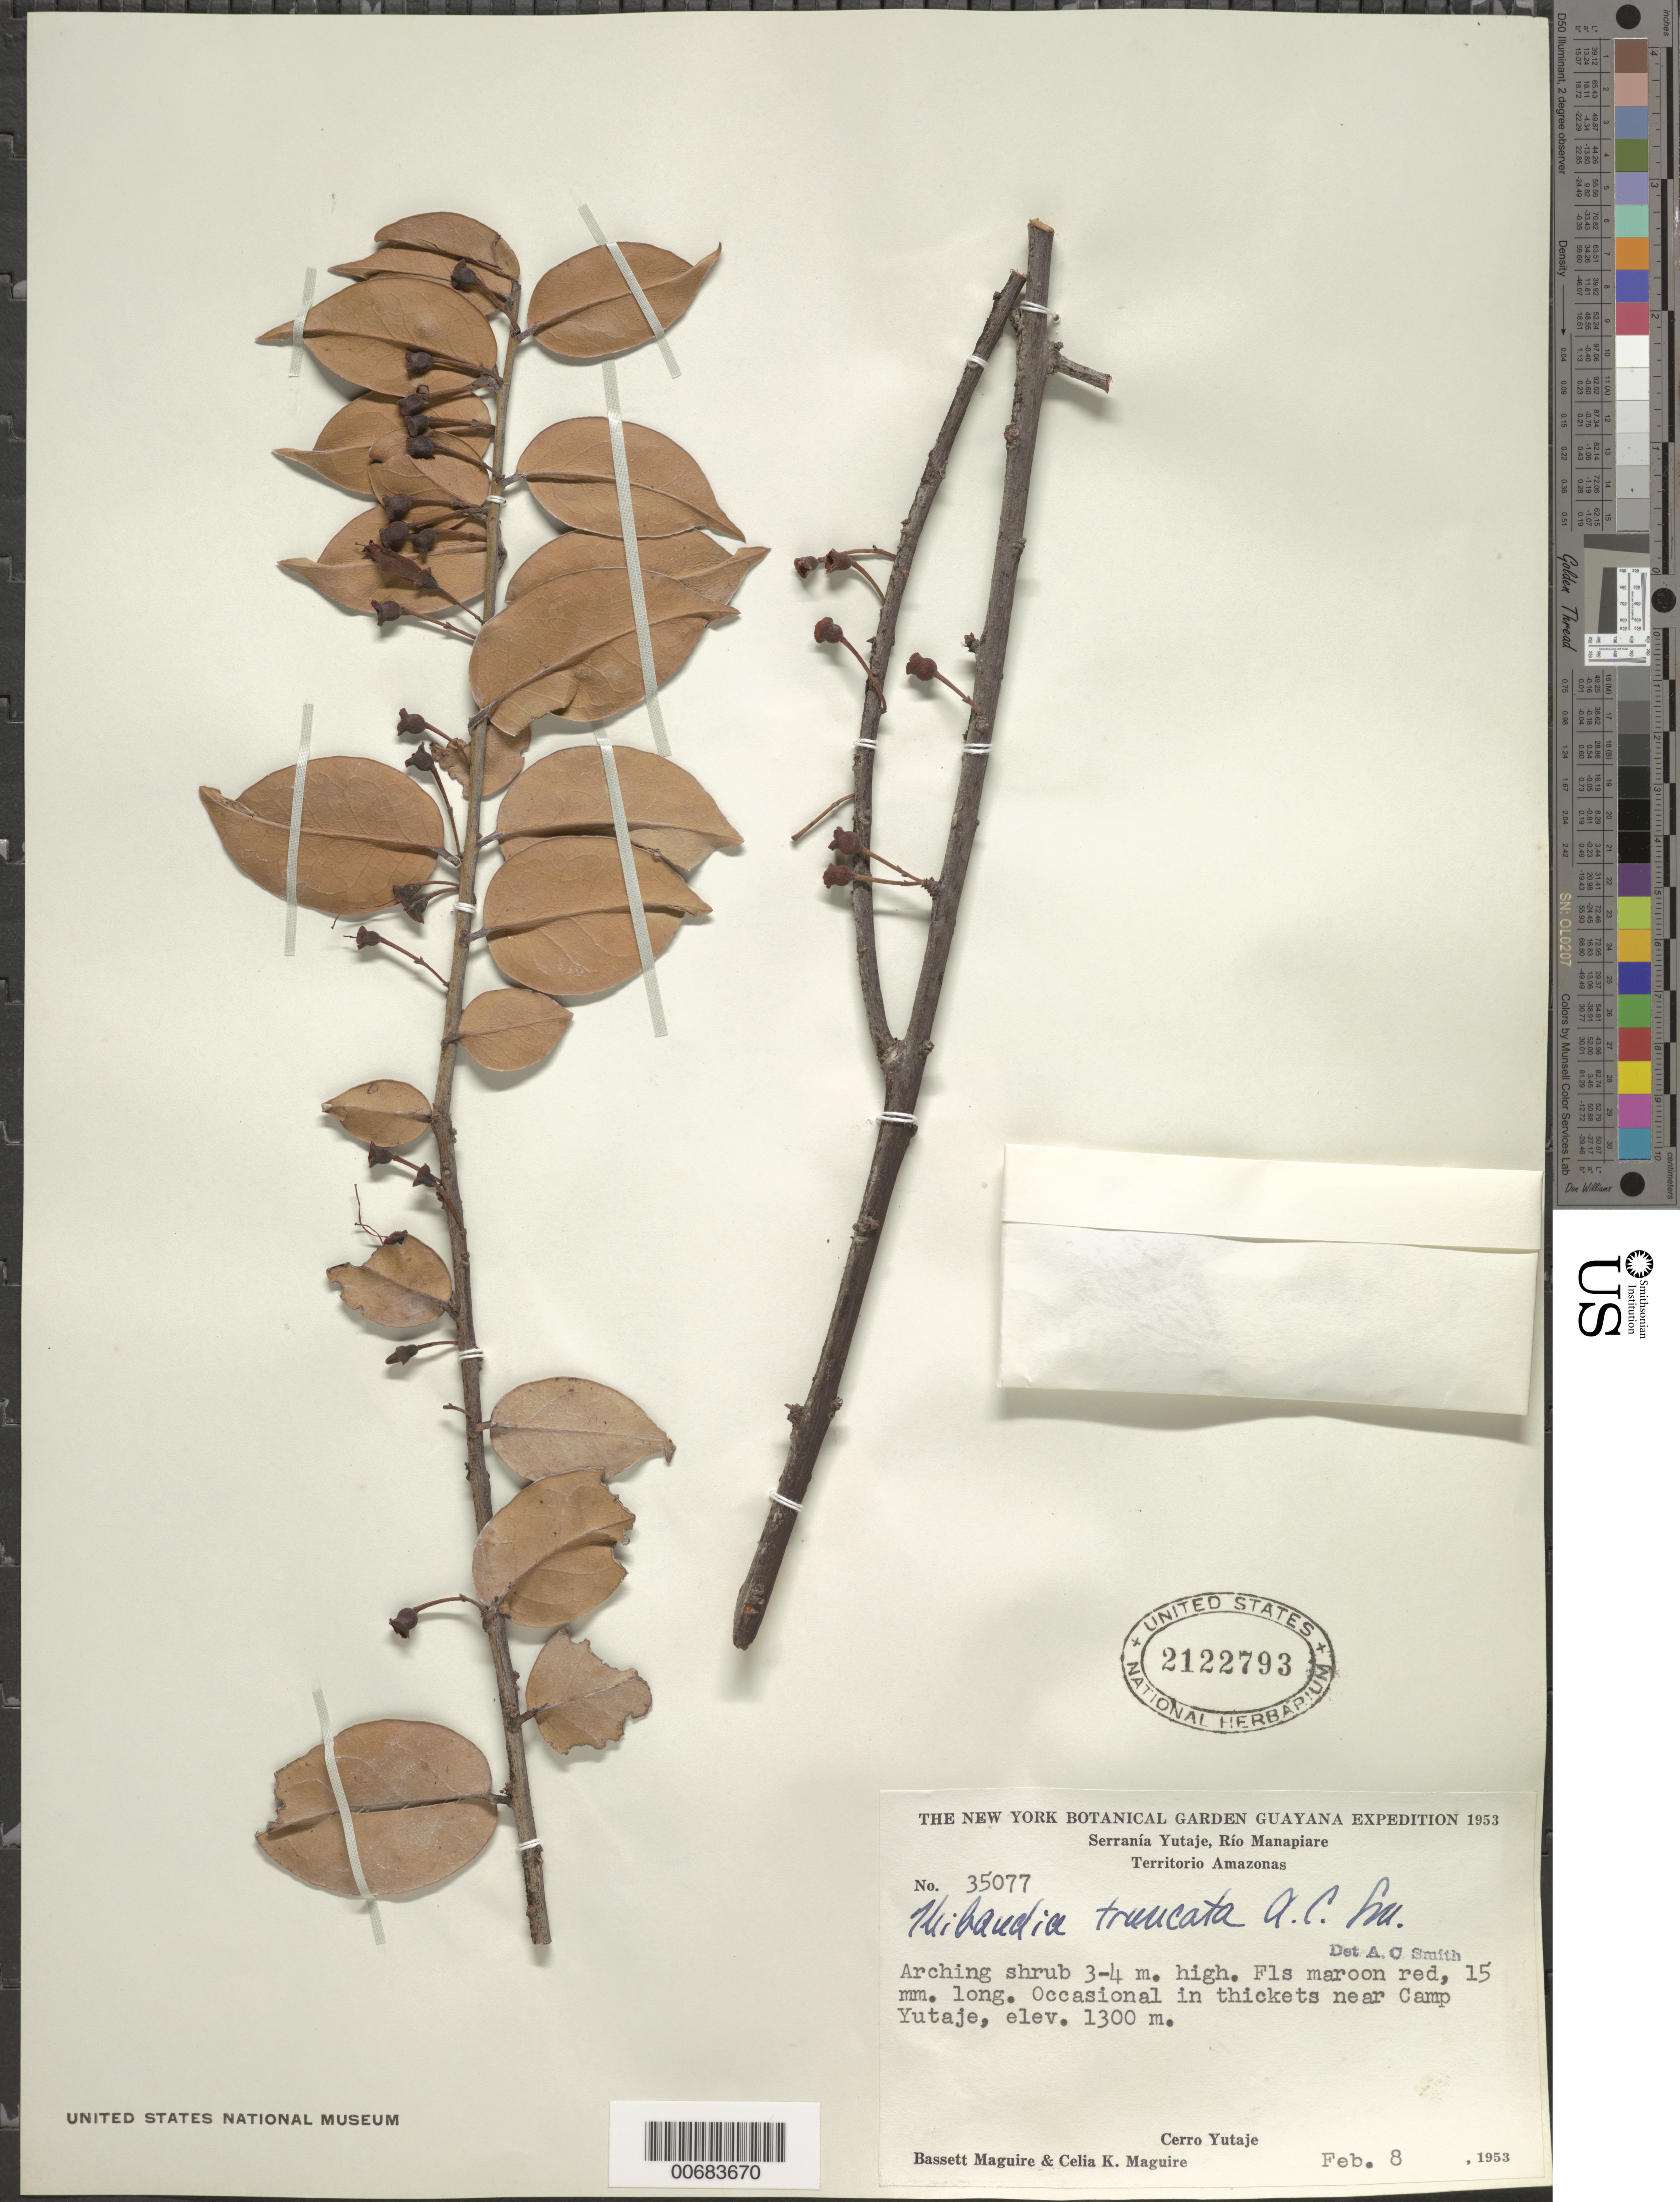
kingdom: Plantae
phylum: Tracheophyta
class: Magnoliopsida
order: Ericales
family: Ericaceae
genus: Thibaudia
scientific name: Thibaudia truncata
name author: A.C. Sm.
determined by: Smith, A. C.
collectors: B. Maguire & C. K. Maguire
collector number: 35077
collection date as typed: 8-Feb-53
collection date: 1953-02-08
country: Venezuela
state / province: Amazonas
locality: Serranía Yutajé, Cerro Yutajé, near Camp Yutajé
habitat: Thickets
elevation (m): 1300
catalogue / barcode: US 2122793